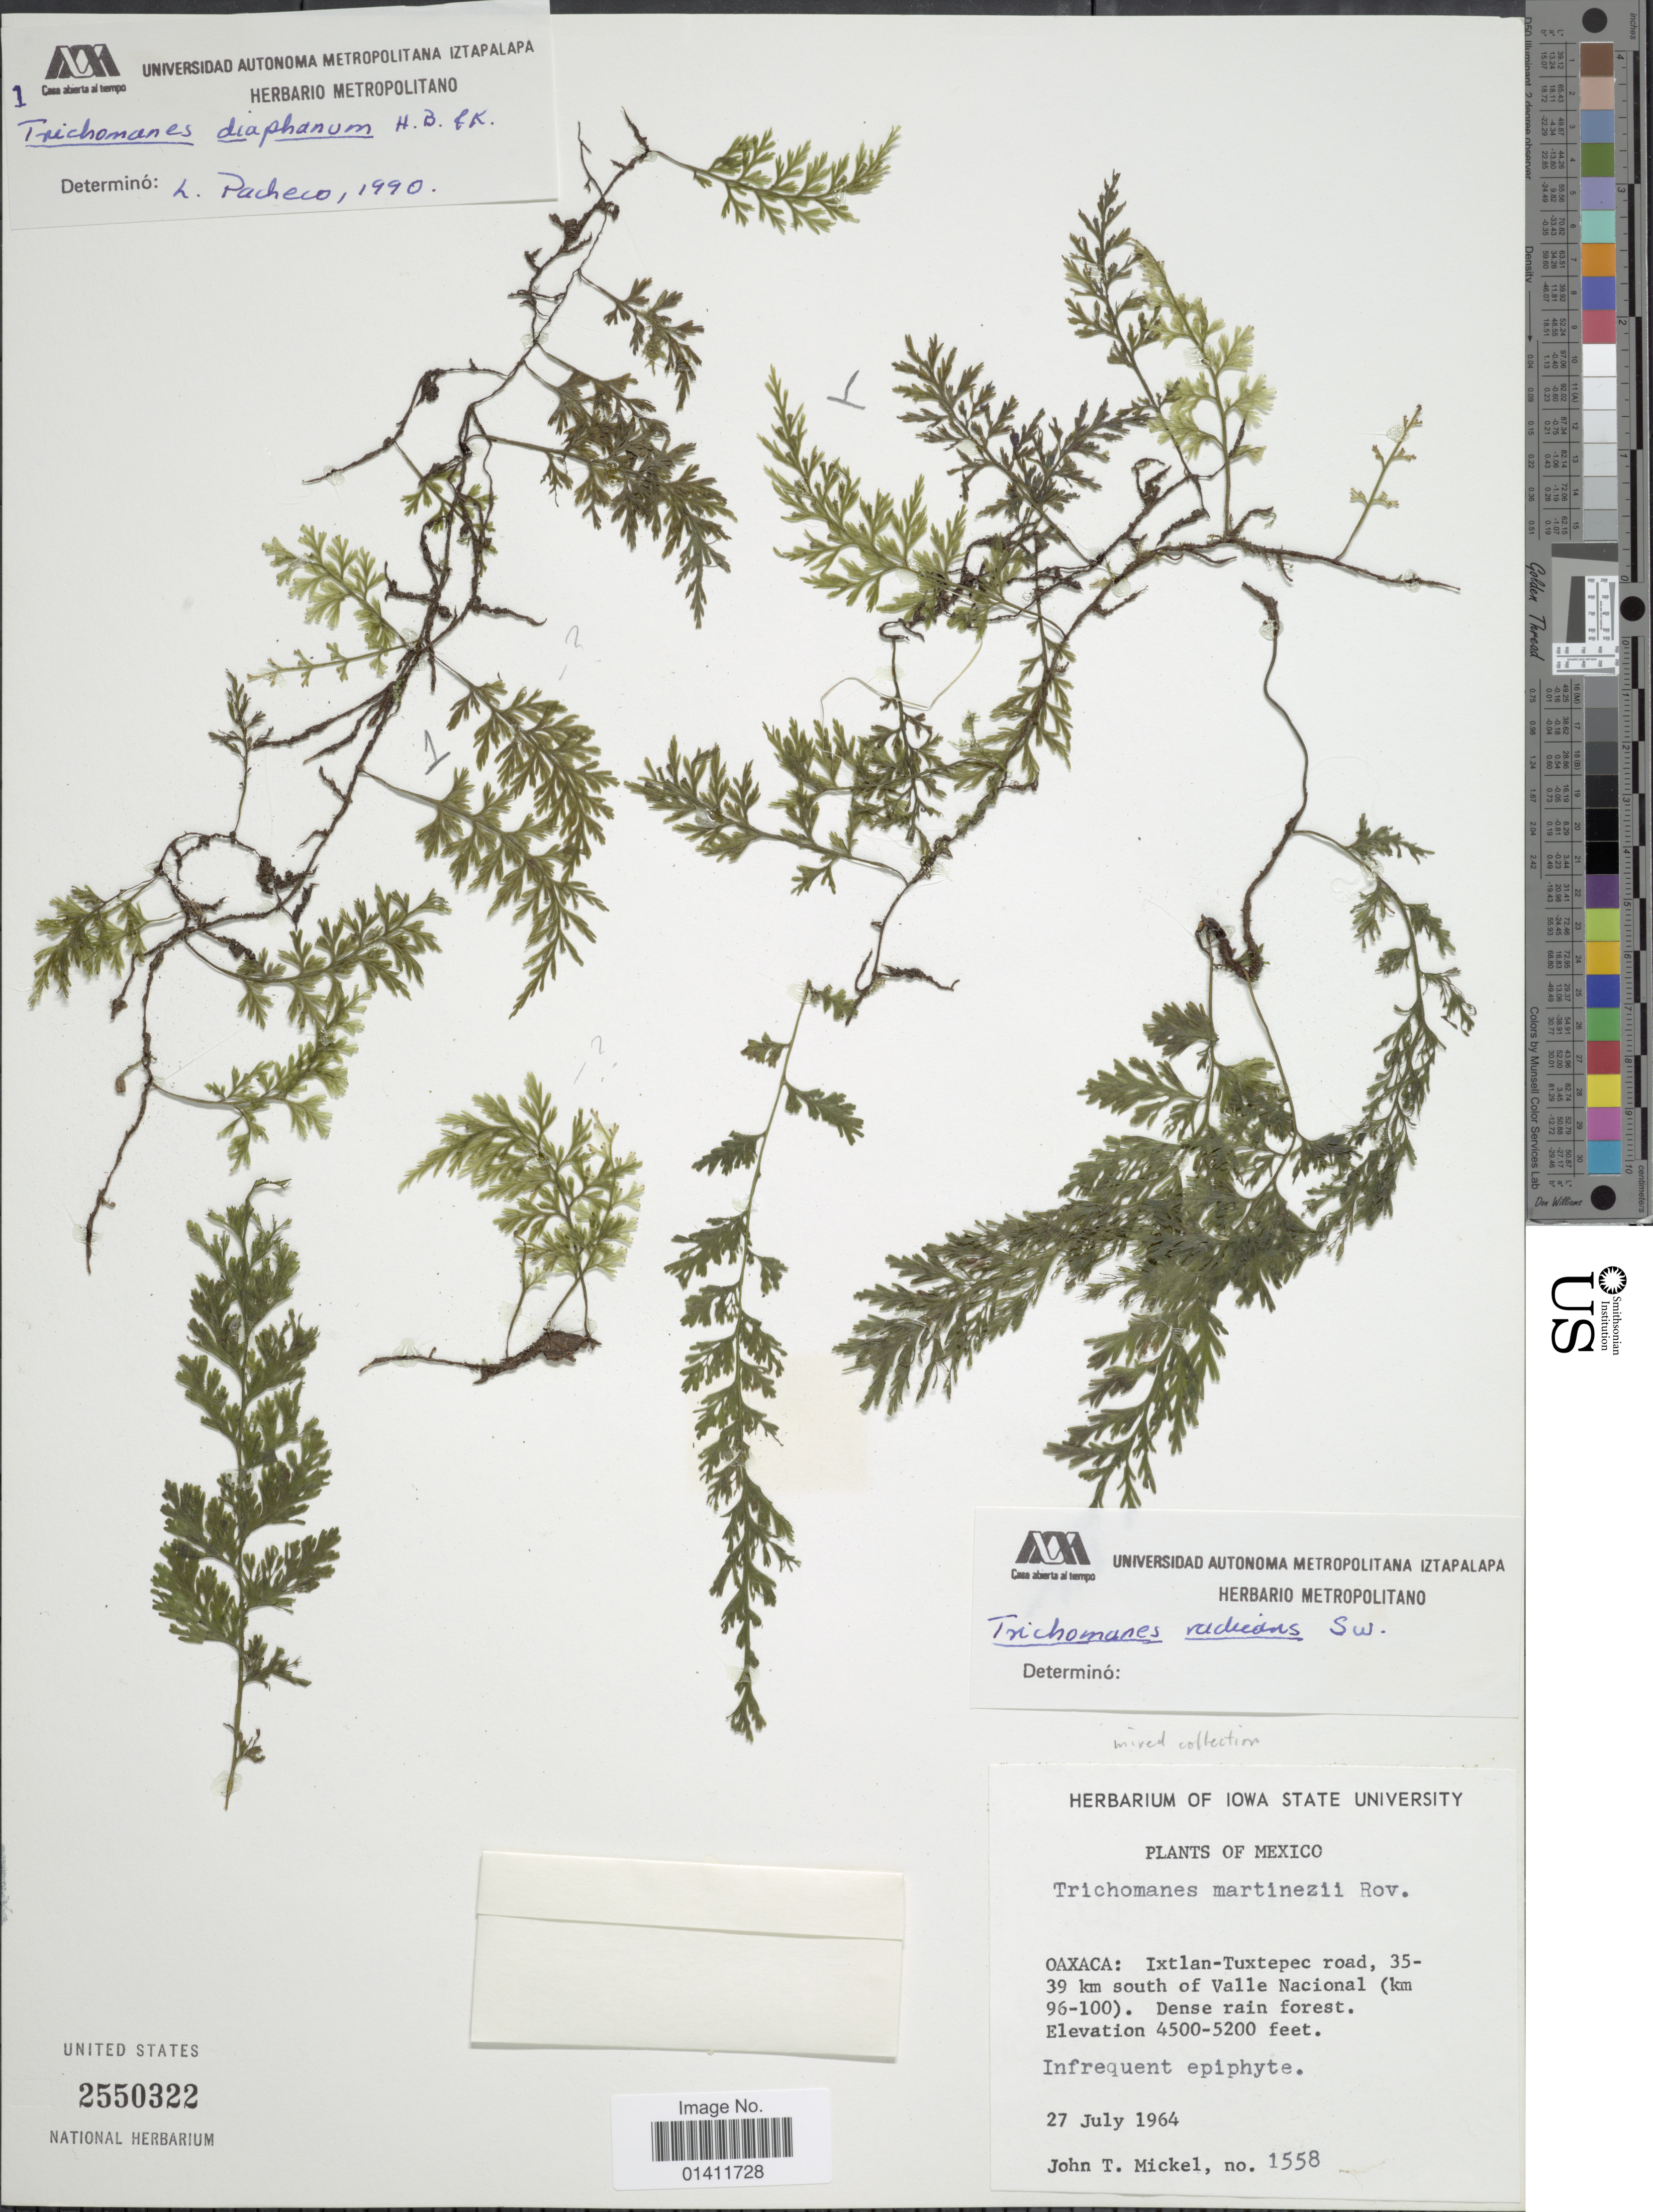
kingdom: Plantae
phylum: Tracheophyta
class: Polypodiopsida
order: Hymenophyllales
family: Hymenophyllaceae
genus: Vandenboschia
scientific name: Vandenboschia radicans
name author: (Sw.) Copel.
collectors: J. T. Mickel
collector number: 1558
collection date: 1964-07-27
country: Mexico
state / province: Oaxaca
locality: Ixtlan-Tuxtepac road, 35-39 km south of Valle Nacional (km 96-100).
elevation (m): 1372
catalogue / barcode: US 2550322